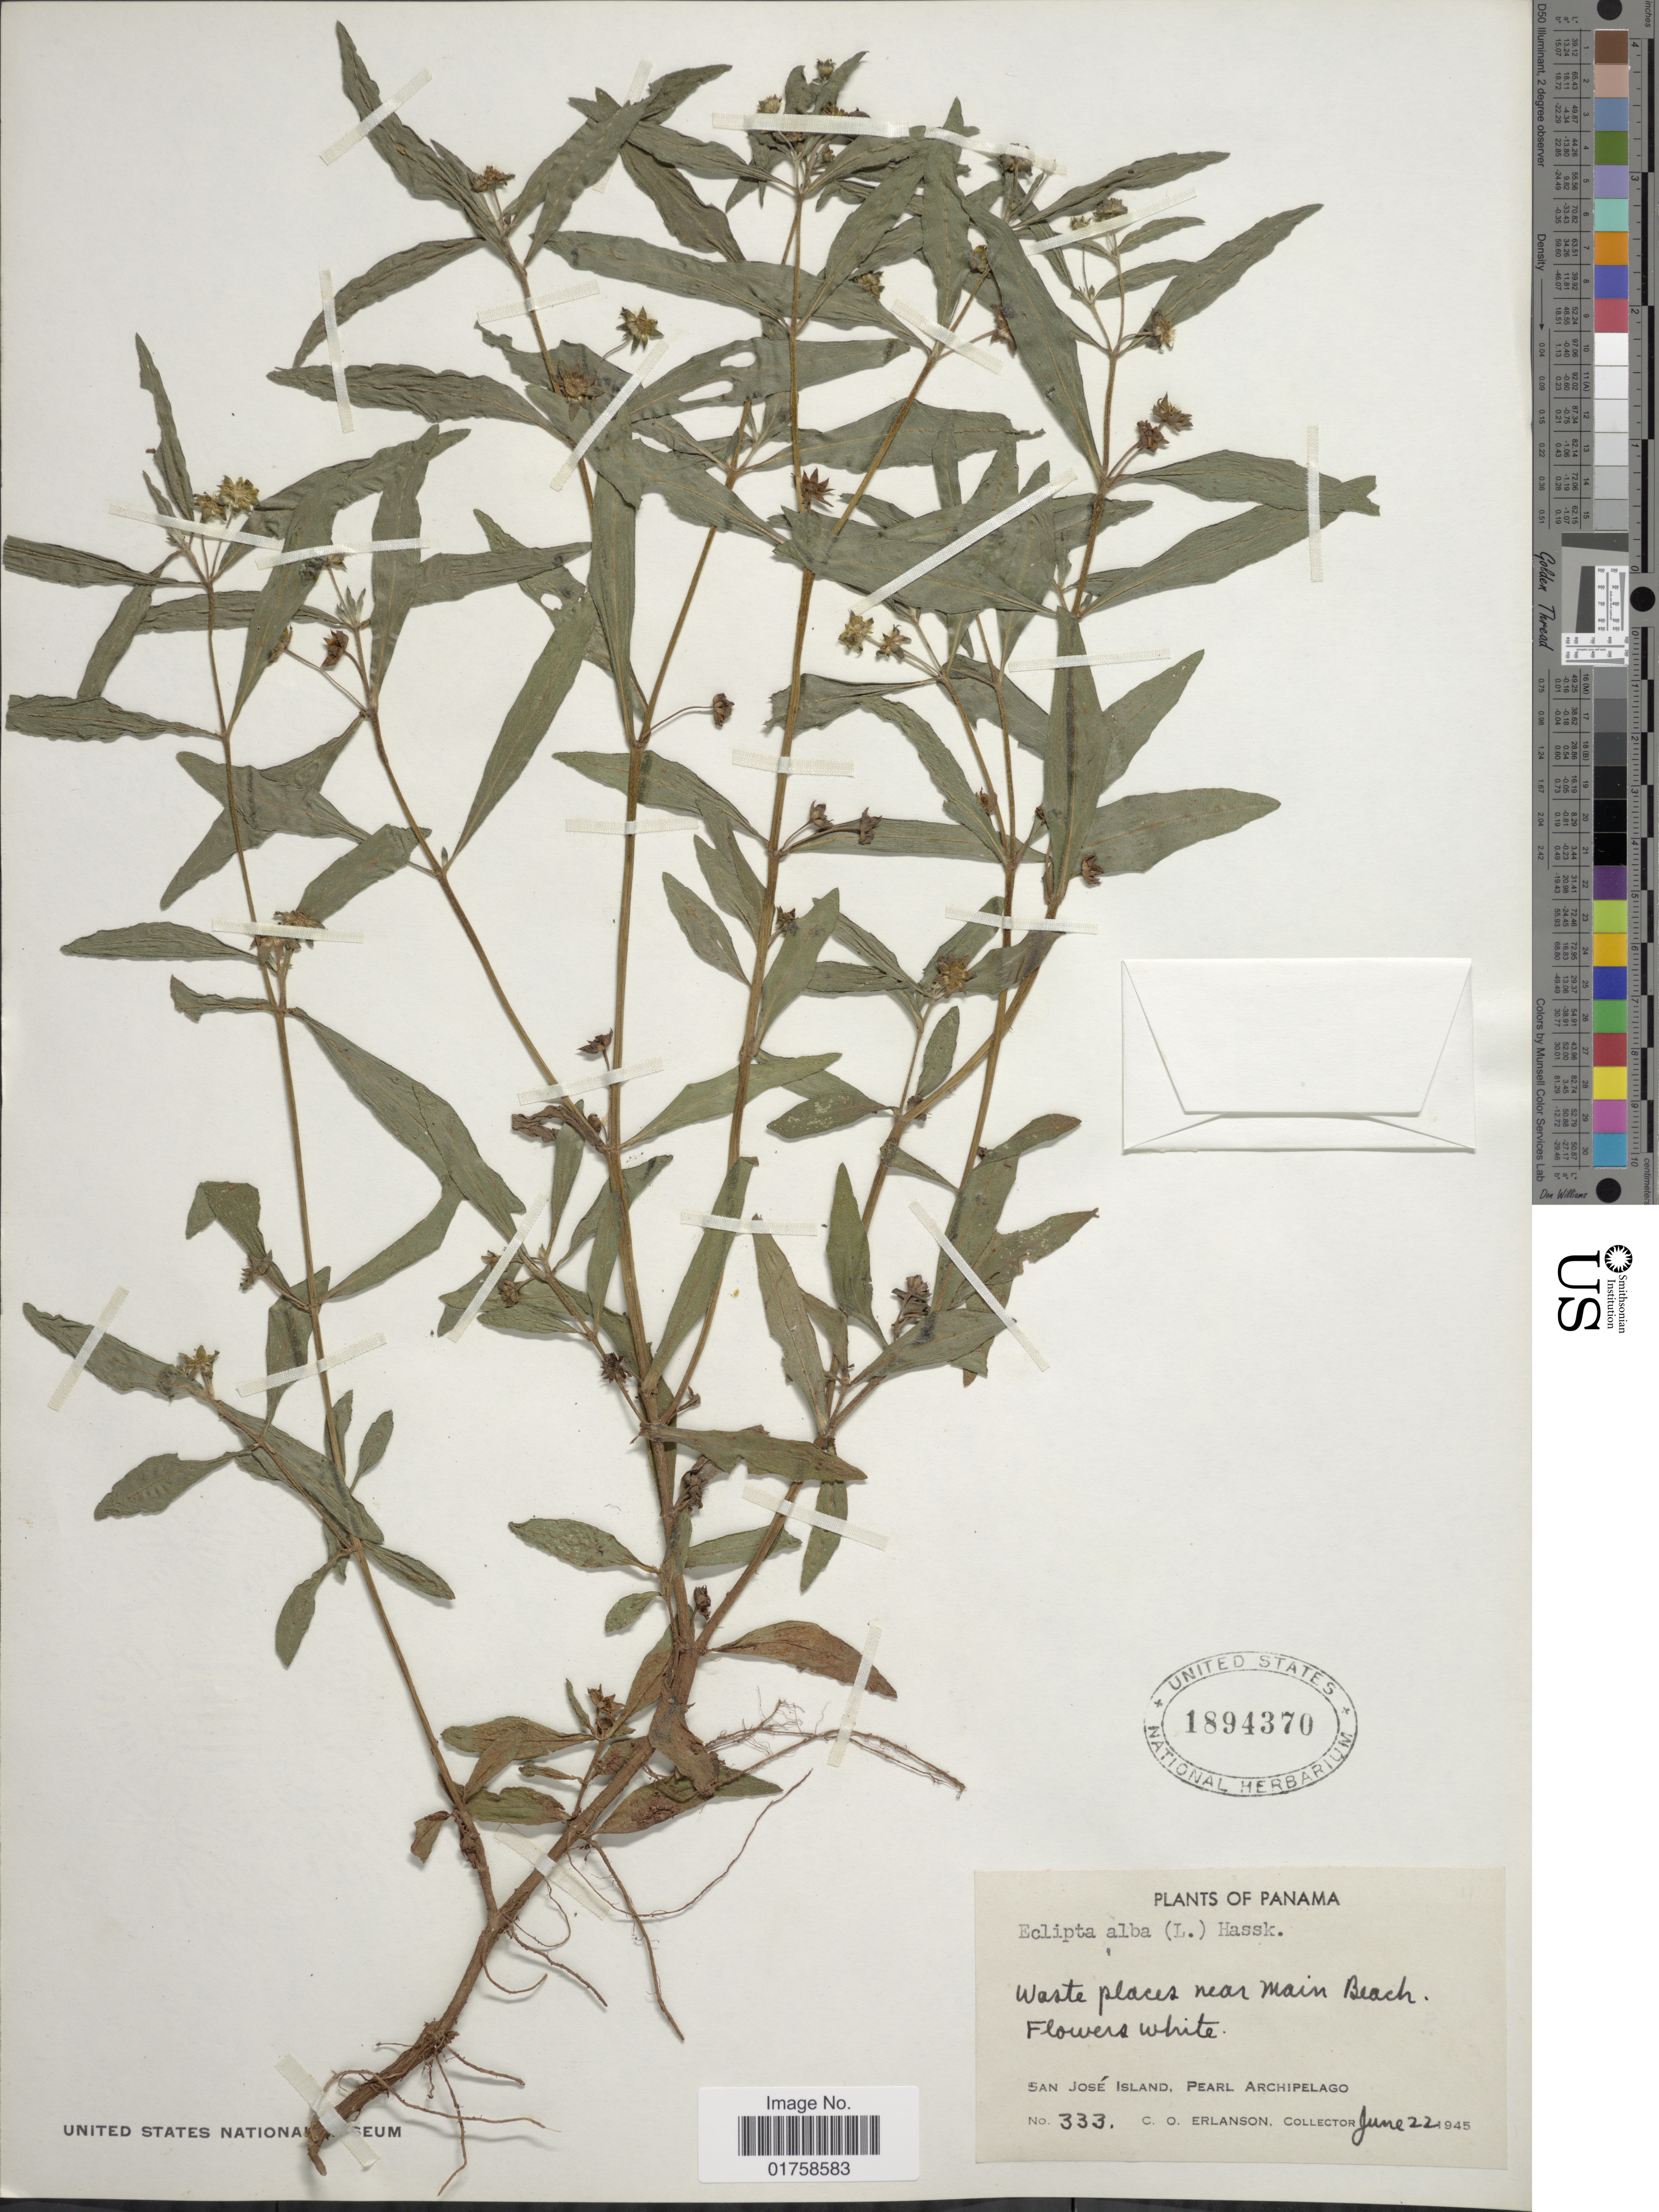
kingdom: Plantae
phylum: Tracheophyta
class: Magnoliopsida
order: Asterales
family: Asteraceae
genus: Eclipta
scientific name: Eclipta alba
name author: (L.) Hassk.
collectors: C. O. Erlanson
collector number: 333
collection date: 1945-06-22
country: Panama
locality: Panama. San Jose Island, Pearl Archipelago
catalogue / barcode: US 1894370